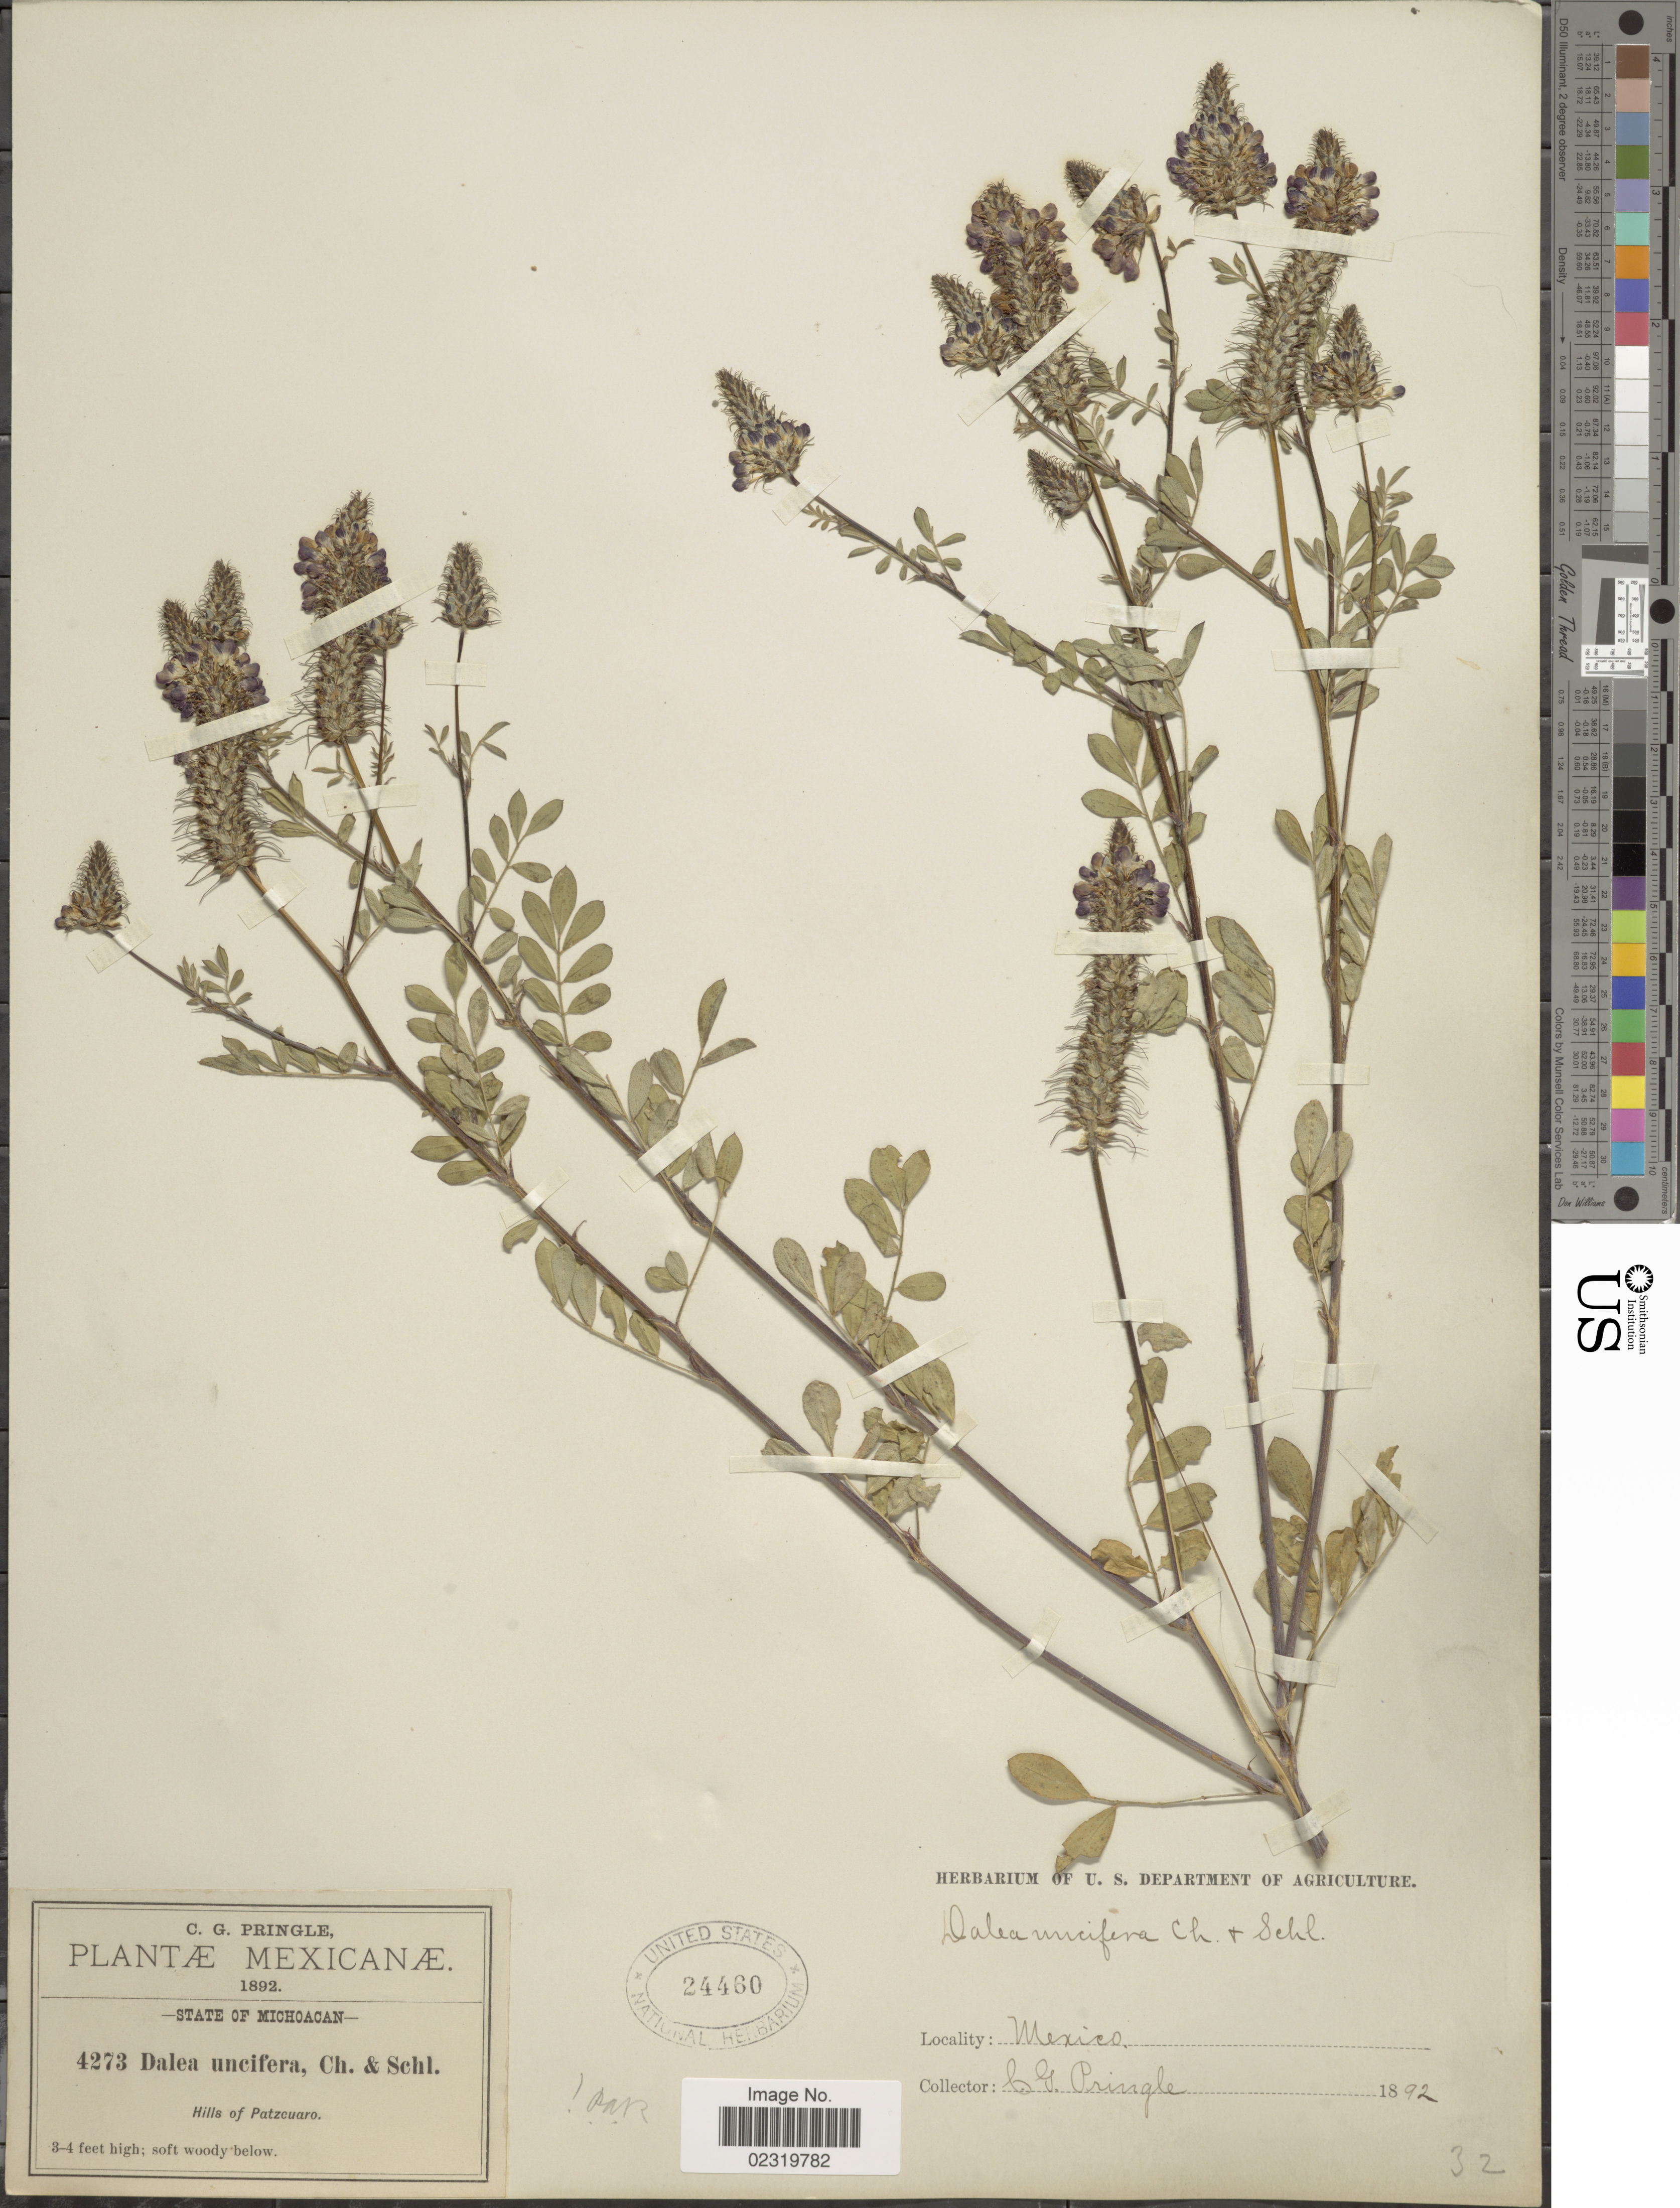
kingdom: Plantae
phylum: Tracheophyta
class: Magnoliopsida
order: Fabales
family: Fabaceae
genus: Dalea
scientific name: Dalea obovatifolia var. obovatifolia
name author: Ortega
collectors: C. G. Pringle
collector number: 4273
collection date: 1892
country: Mexico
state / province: Michoacán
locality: Hills of Patzcuaro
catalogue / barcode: US 24460